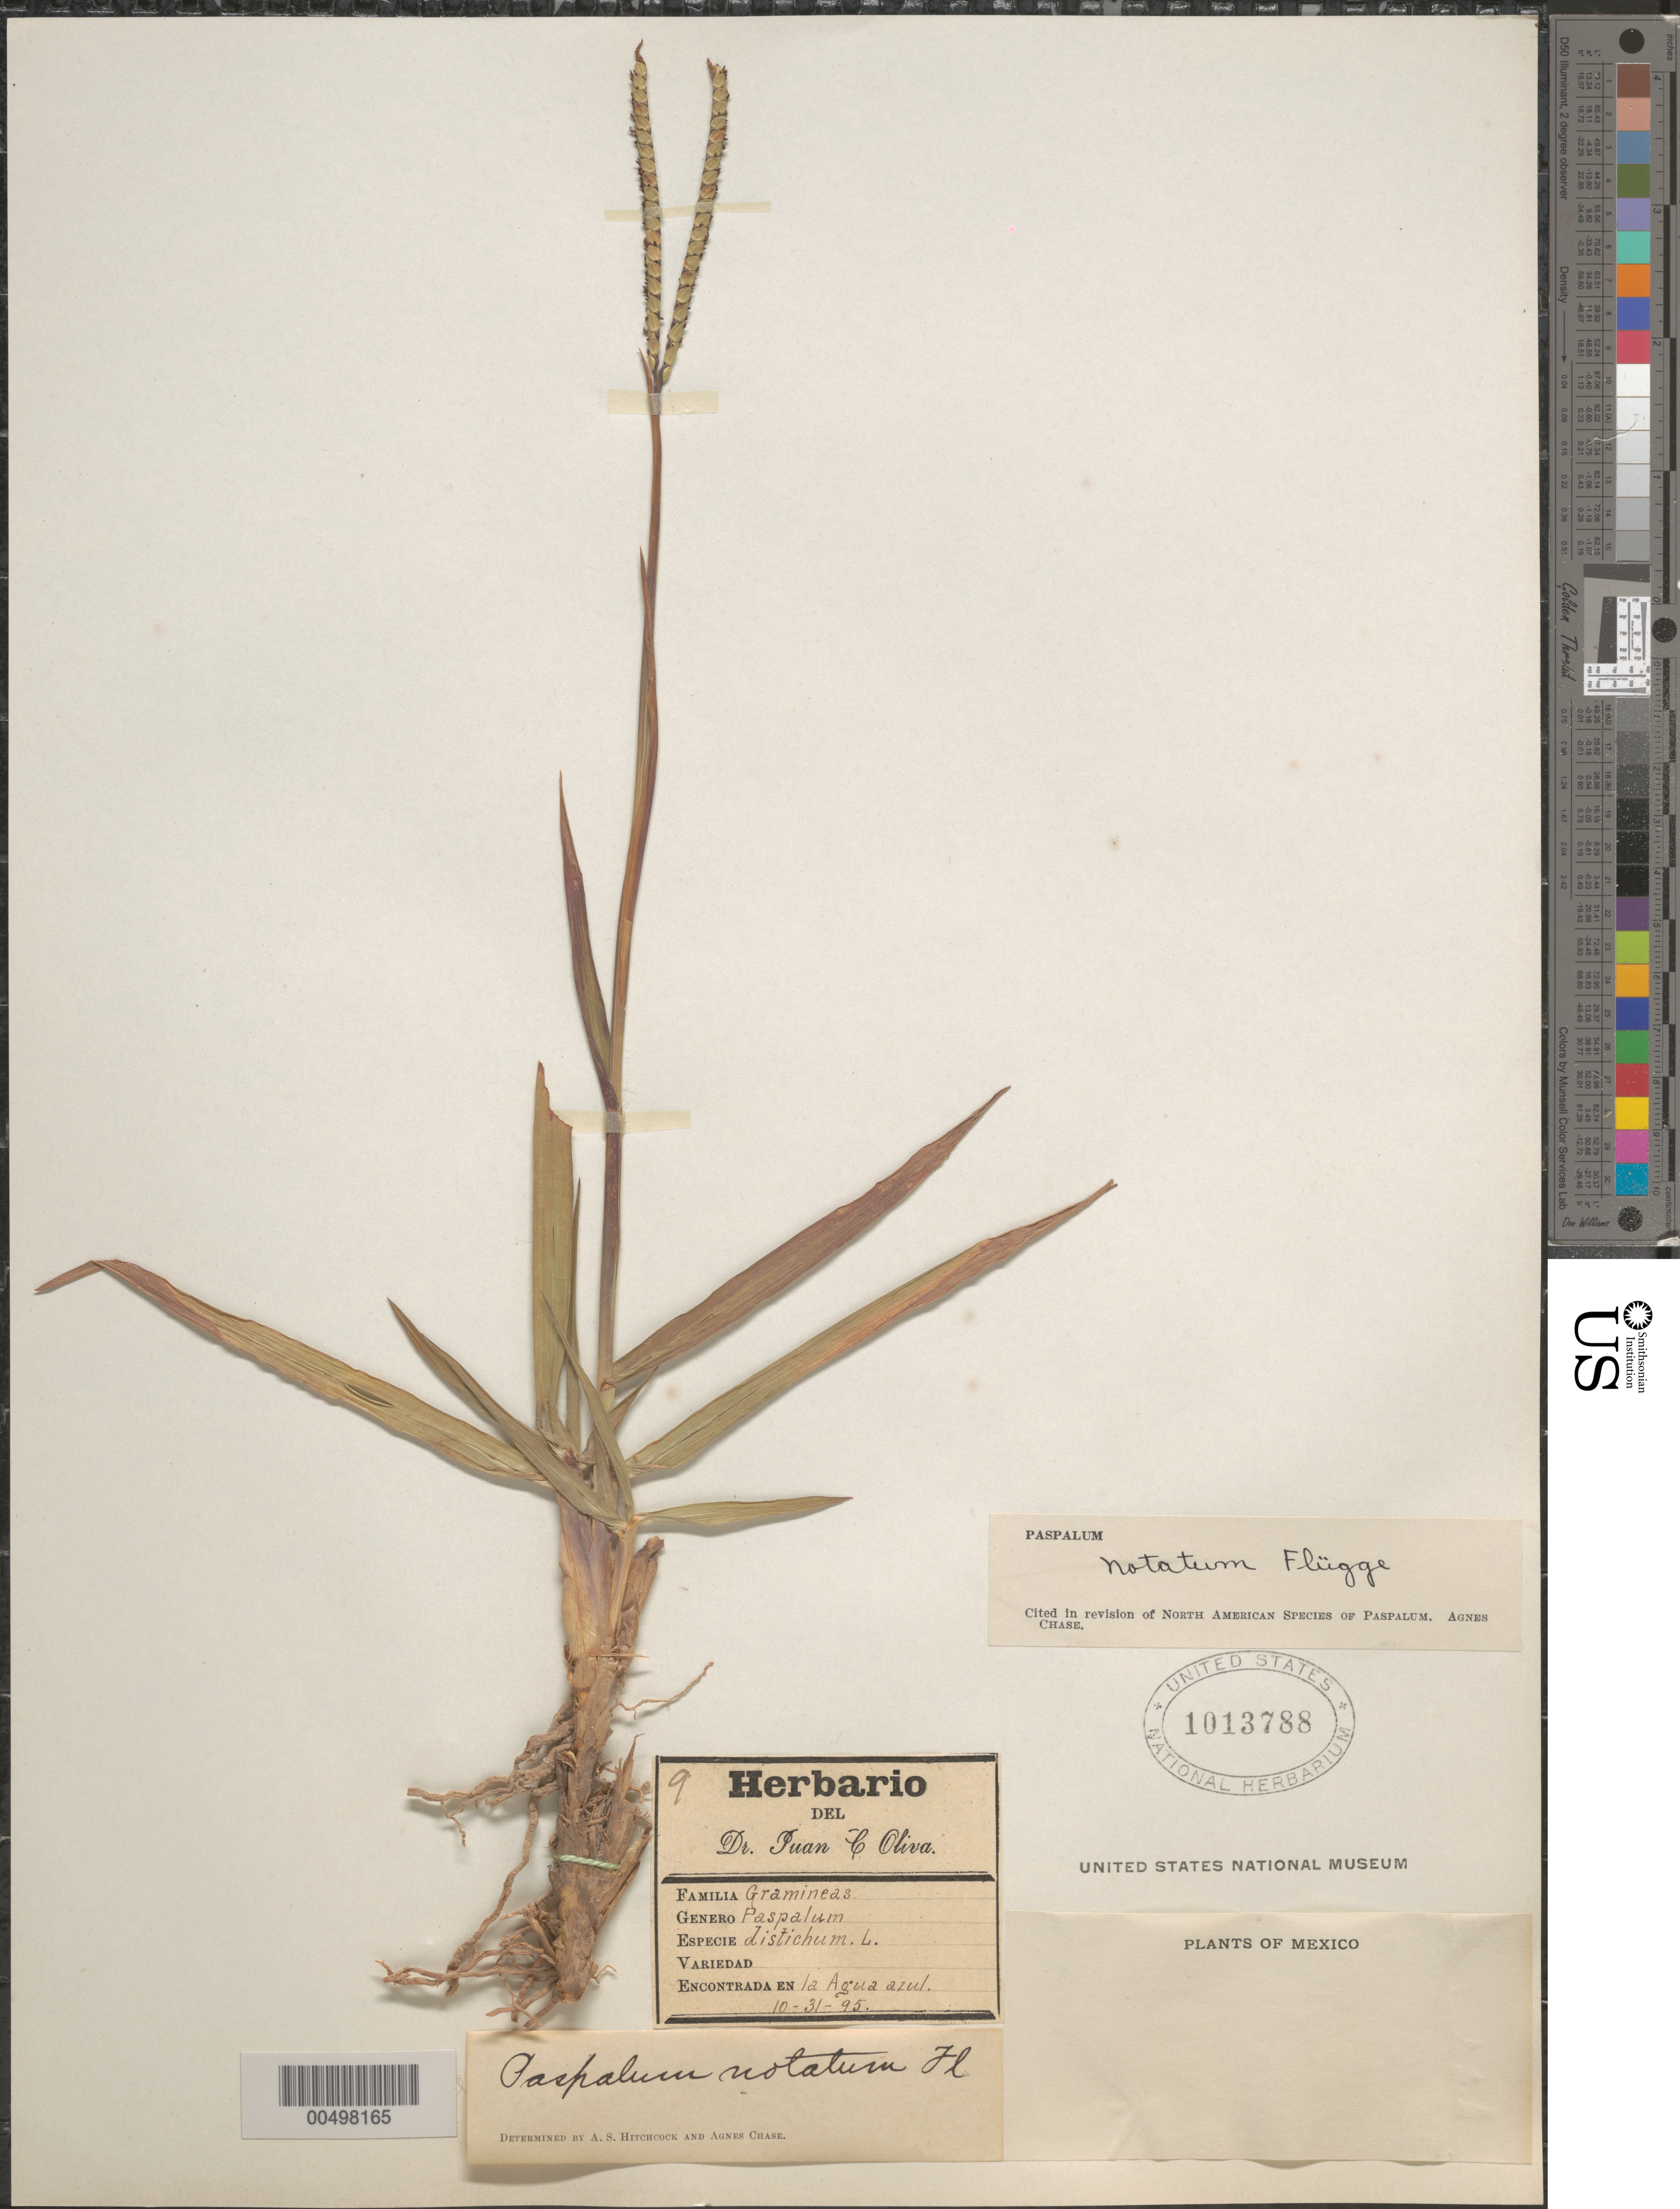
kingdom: Plantae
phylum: Tracheophyta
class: Liliopsida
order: Poales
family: Poaceae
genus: Paspalum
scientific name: Paspalum notatum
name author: Flüggé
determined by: Hitchcock, A. S.; Chase, [M.] A.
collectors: J. C. Oliva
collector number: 9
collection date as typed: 31 Oct 1895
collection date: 1895-10-31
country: Mexico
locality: La Agua azul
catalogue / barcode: US 1013788